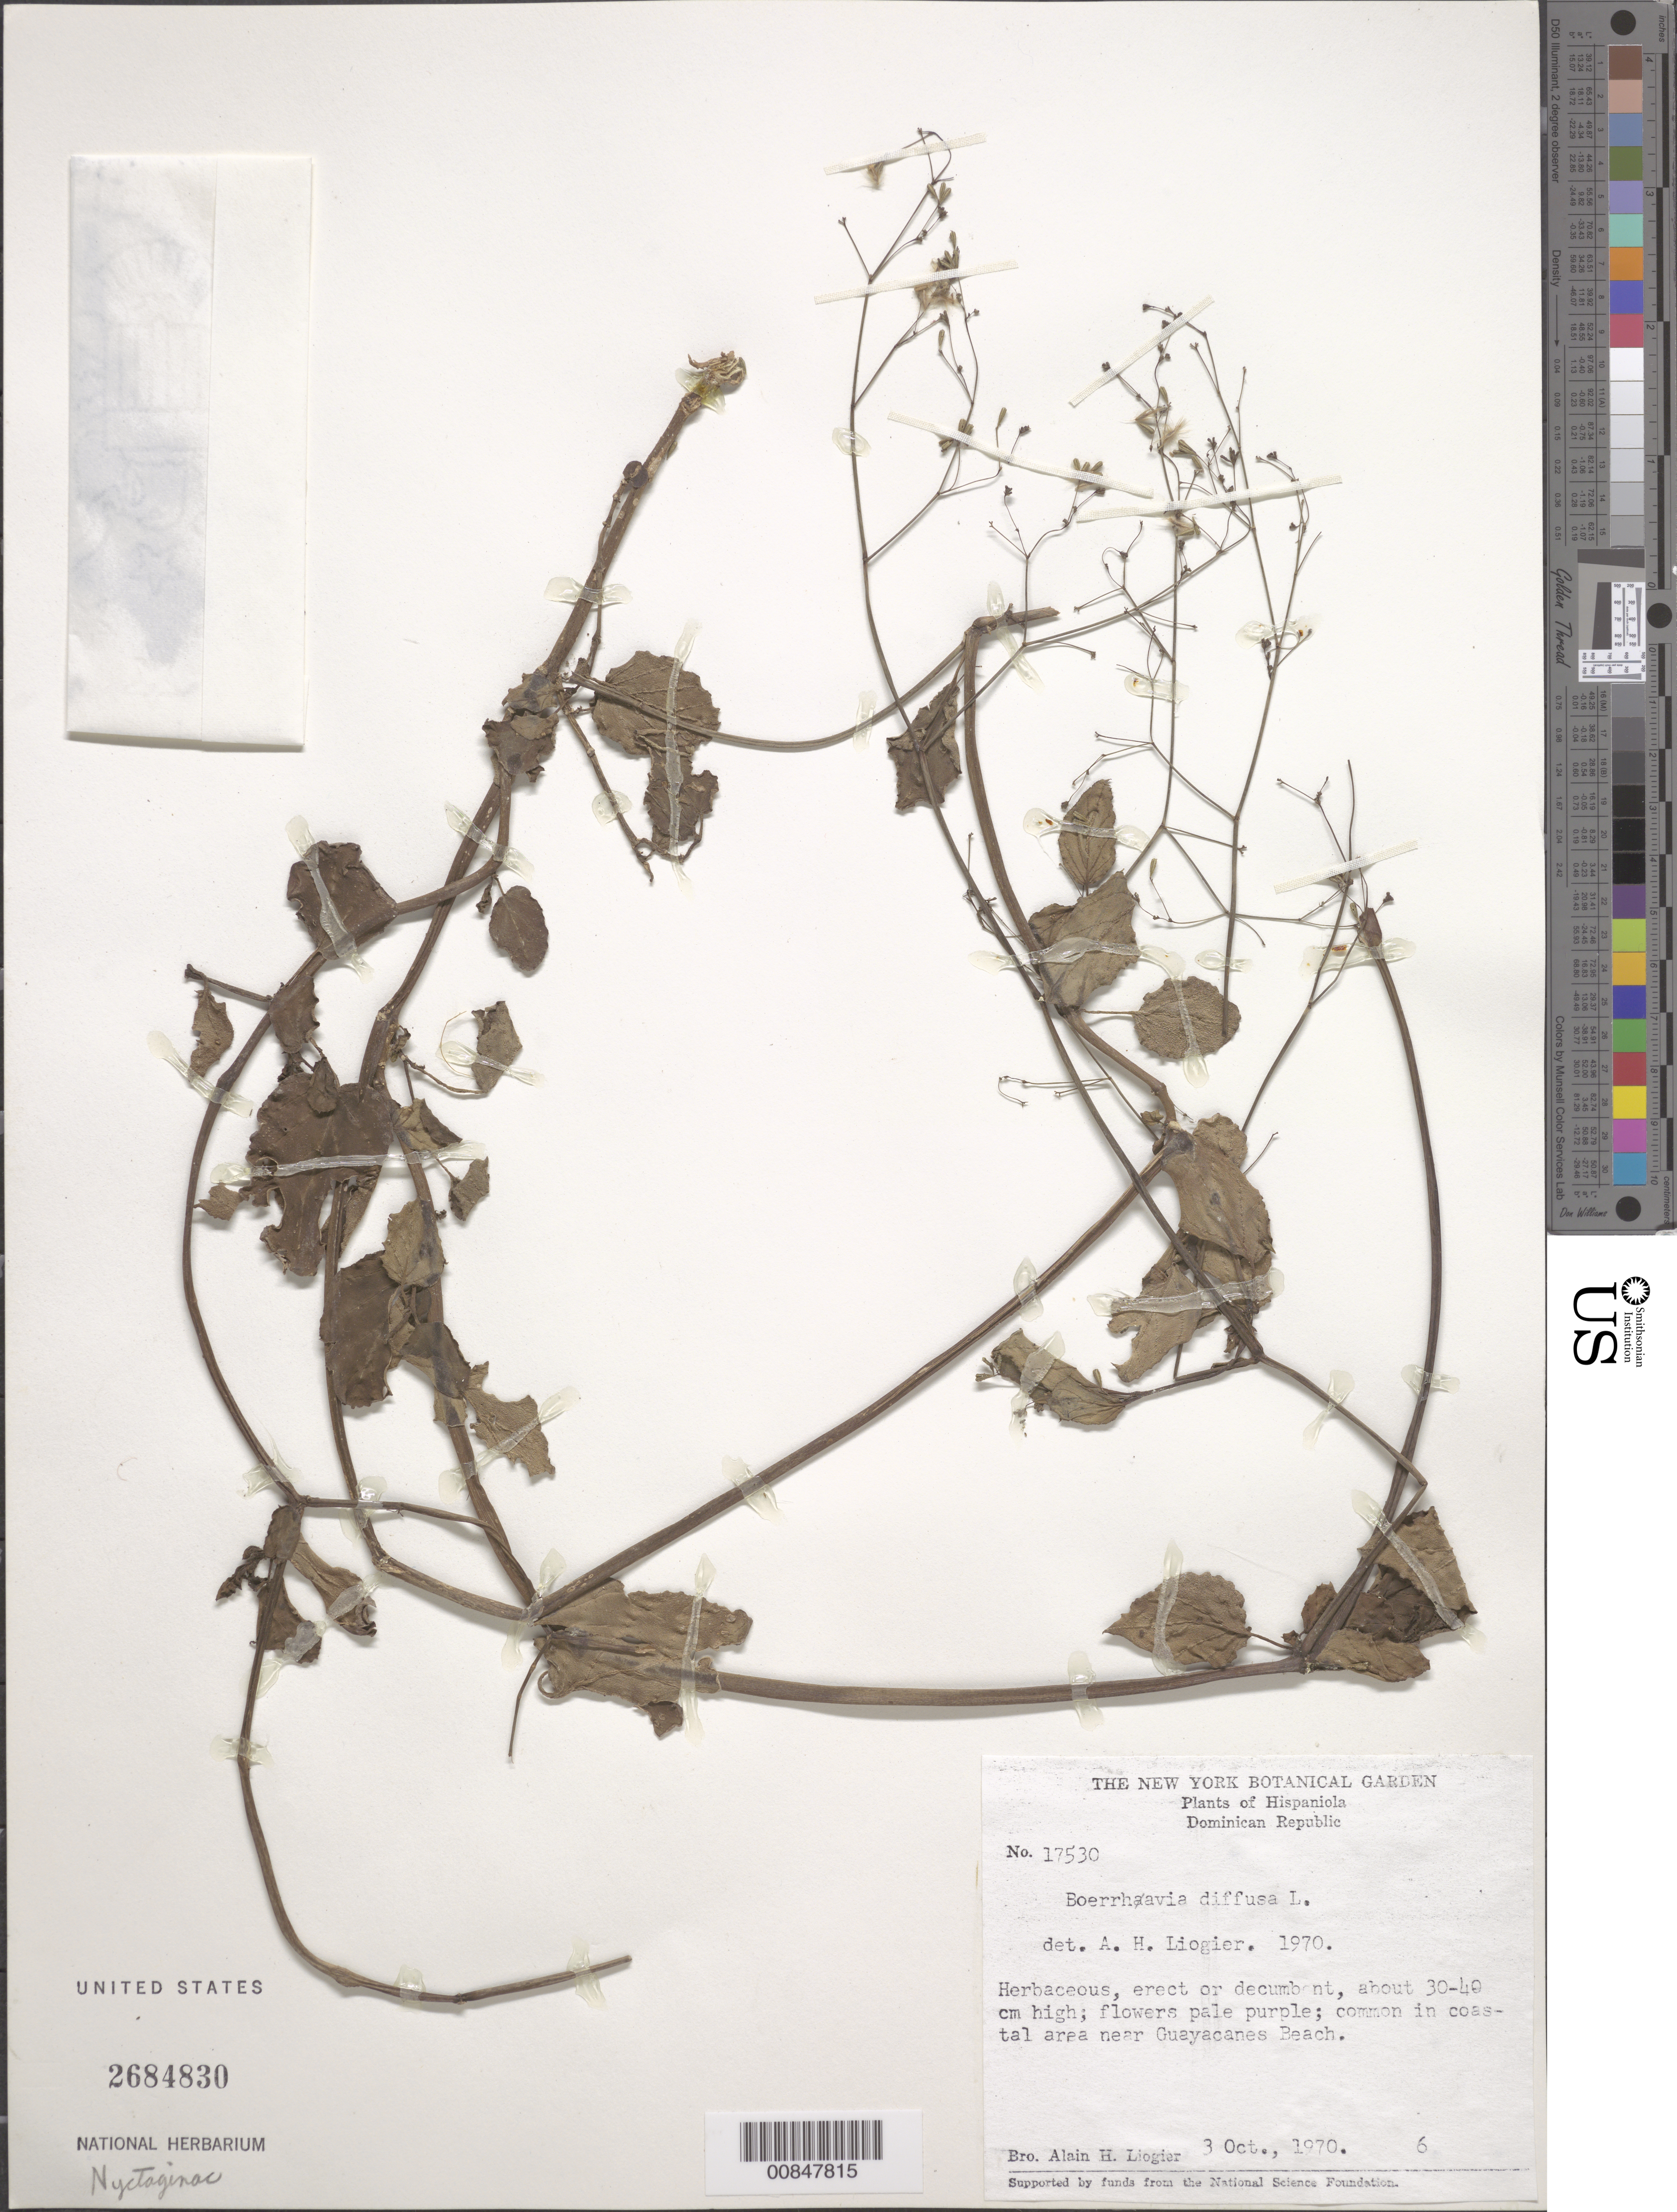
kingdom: Plantae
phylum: Tracheophyta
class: Magnoliopsida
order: Caryophyllales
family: Nyctaginaceae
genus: Boerhavia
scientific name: Boerhavia diffusa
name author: L.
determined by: Liogier, Alain H.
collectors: A. H. Liogier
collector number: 17530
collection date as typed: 03 Oct 1970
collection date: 1970-10-03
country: Dominican Republic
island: Hispaniola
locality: Near Guayacanes Beach.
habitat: Common in Coastal area.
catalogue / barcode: US 2684830